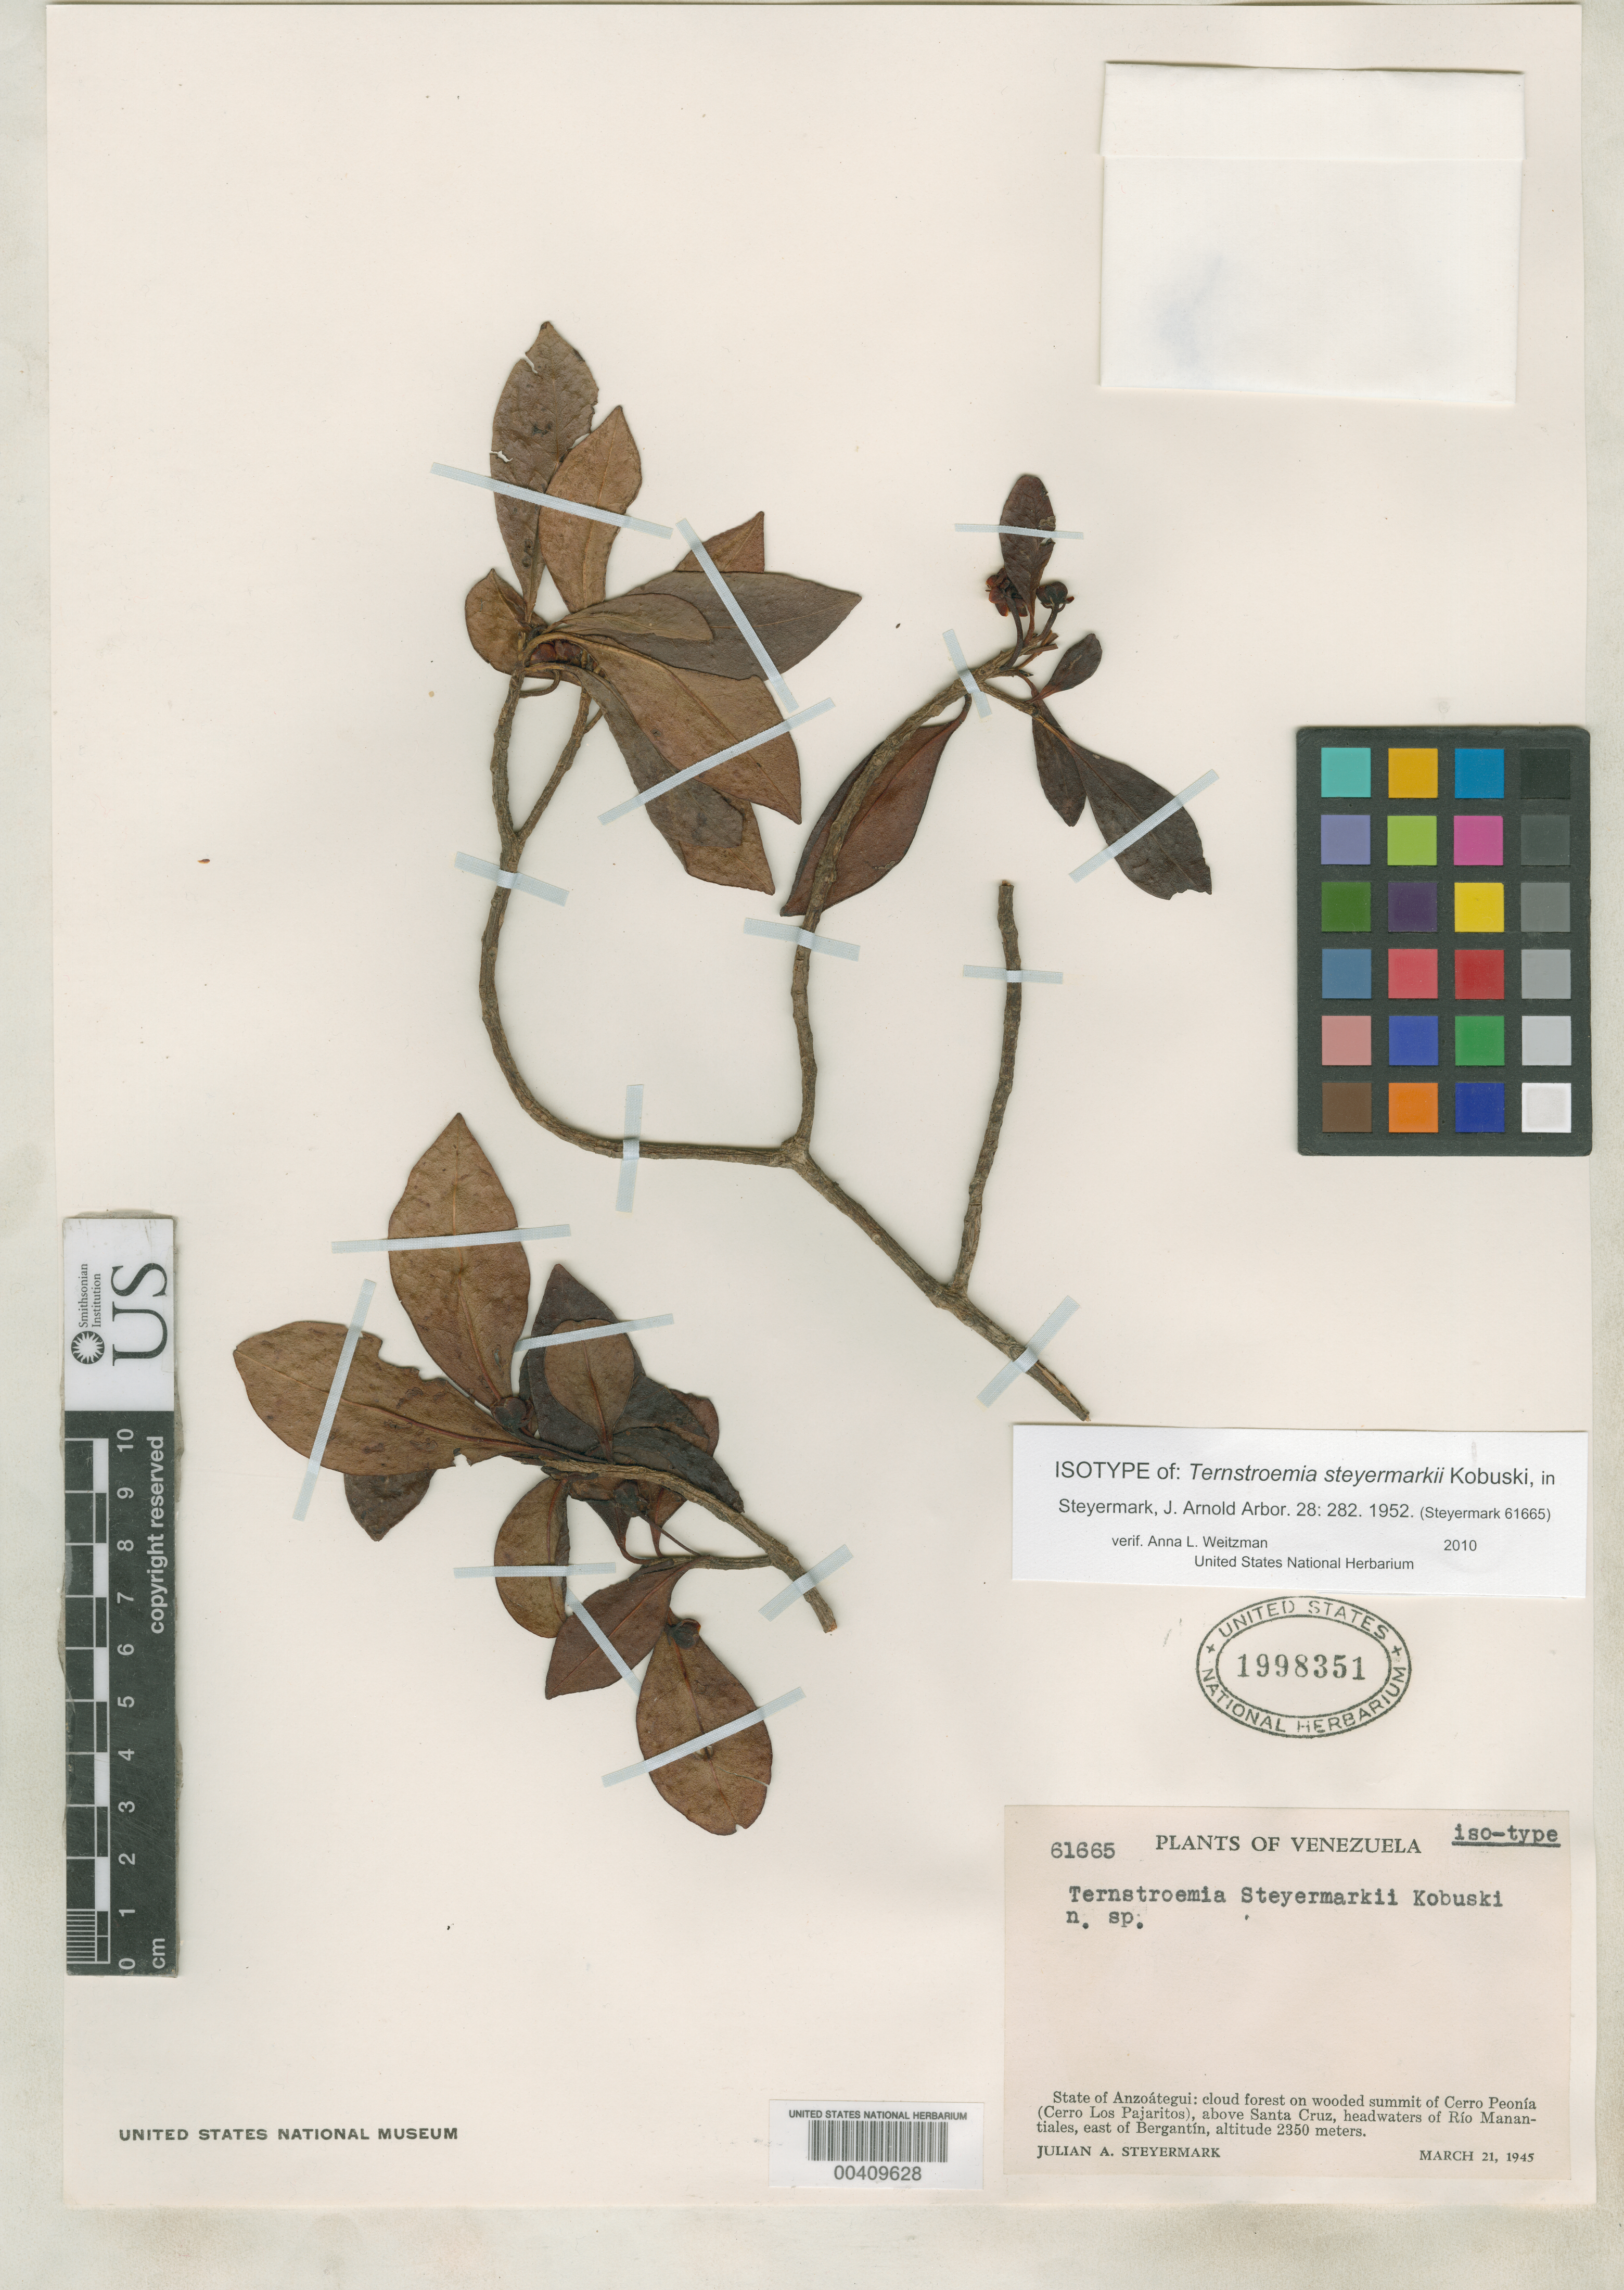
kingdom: Plantae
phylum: Tracheophyta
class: Magnoliopsida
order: Ericales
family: Pentaphylacaceae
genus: Ternstroemia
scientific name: Ternstroemia steyermarkii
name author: Kobuski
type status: Isotype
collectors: J. Steyermark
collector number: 61665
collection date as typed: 21 Mar 1945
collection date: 1945-03-21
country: Venezuela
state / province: Anzoategui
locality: Summit of Cerro Peonia above Santa Cruz, headwaters of Rio Manantiales, e of Bergantin.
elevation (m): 2350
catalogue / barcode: US 1998351